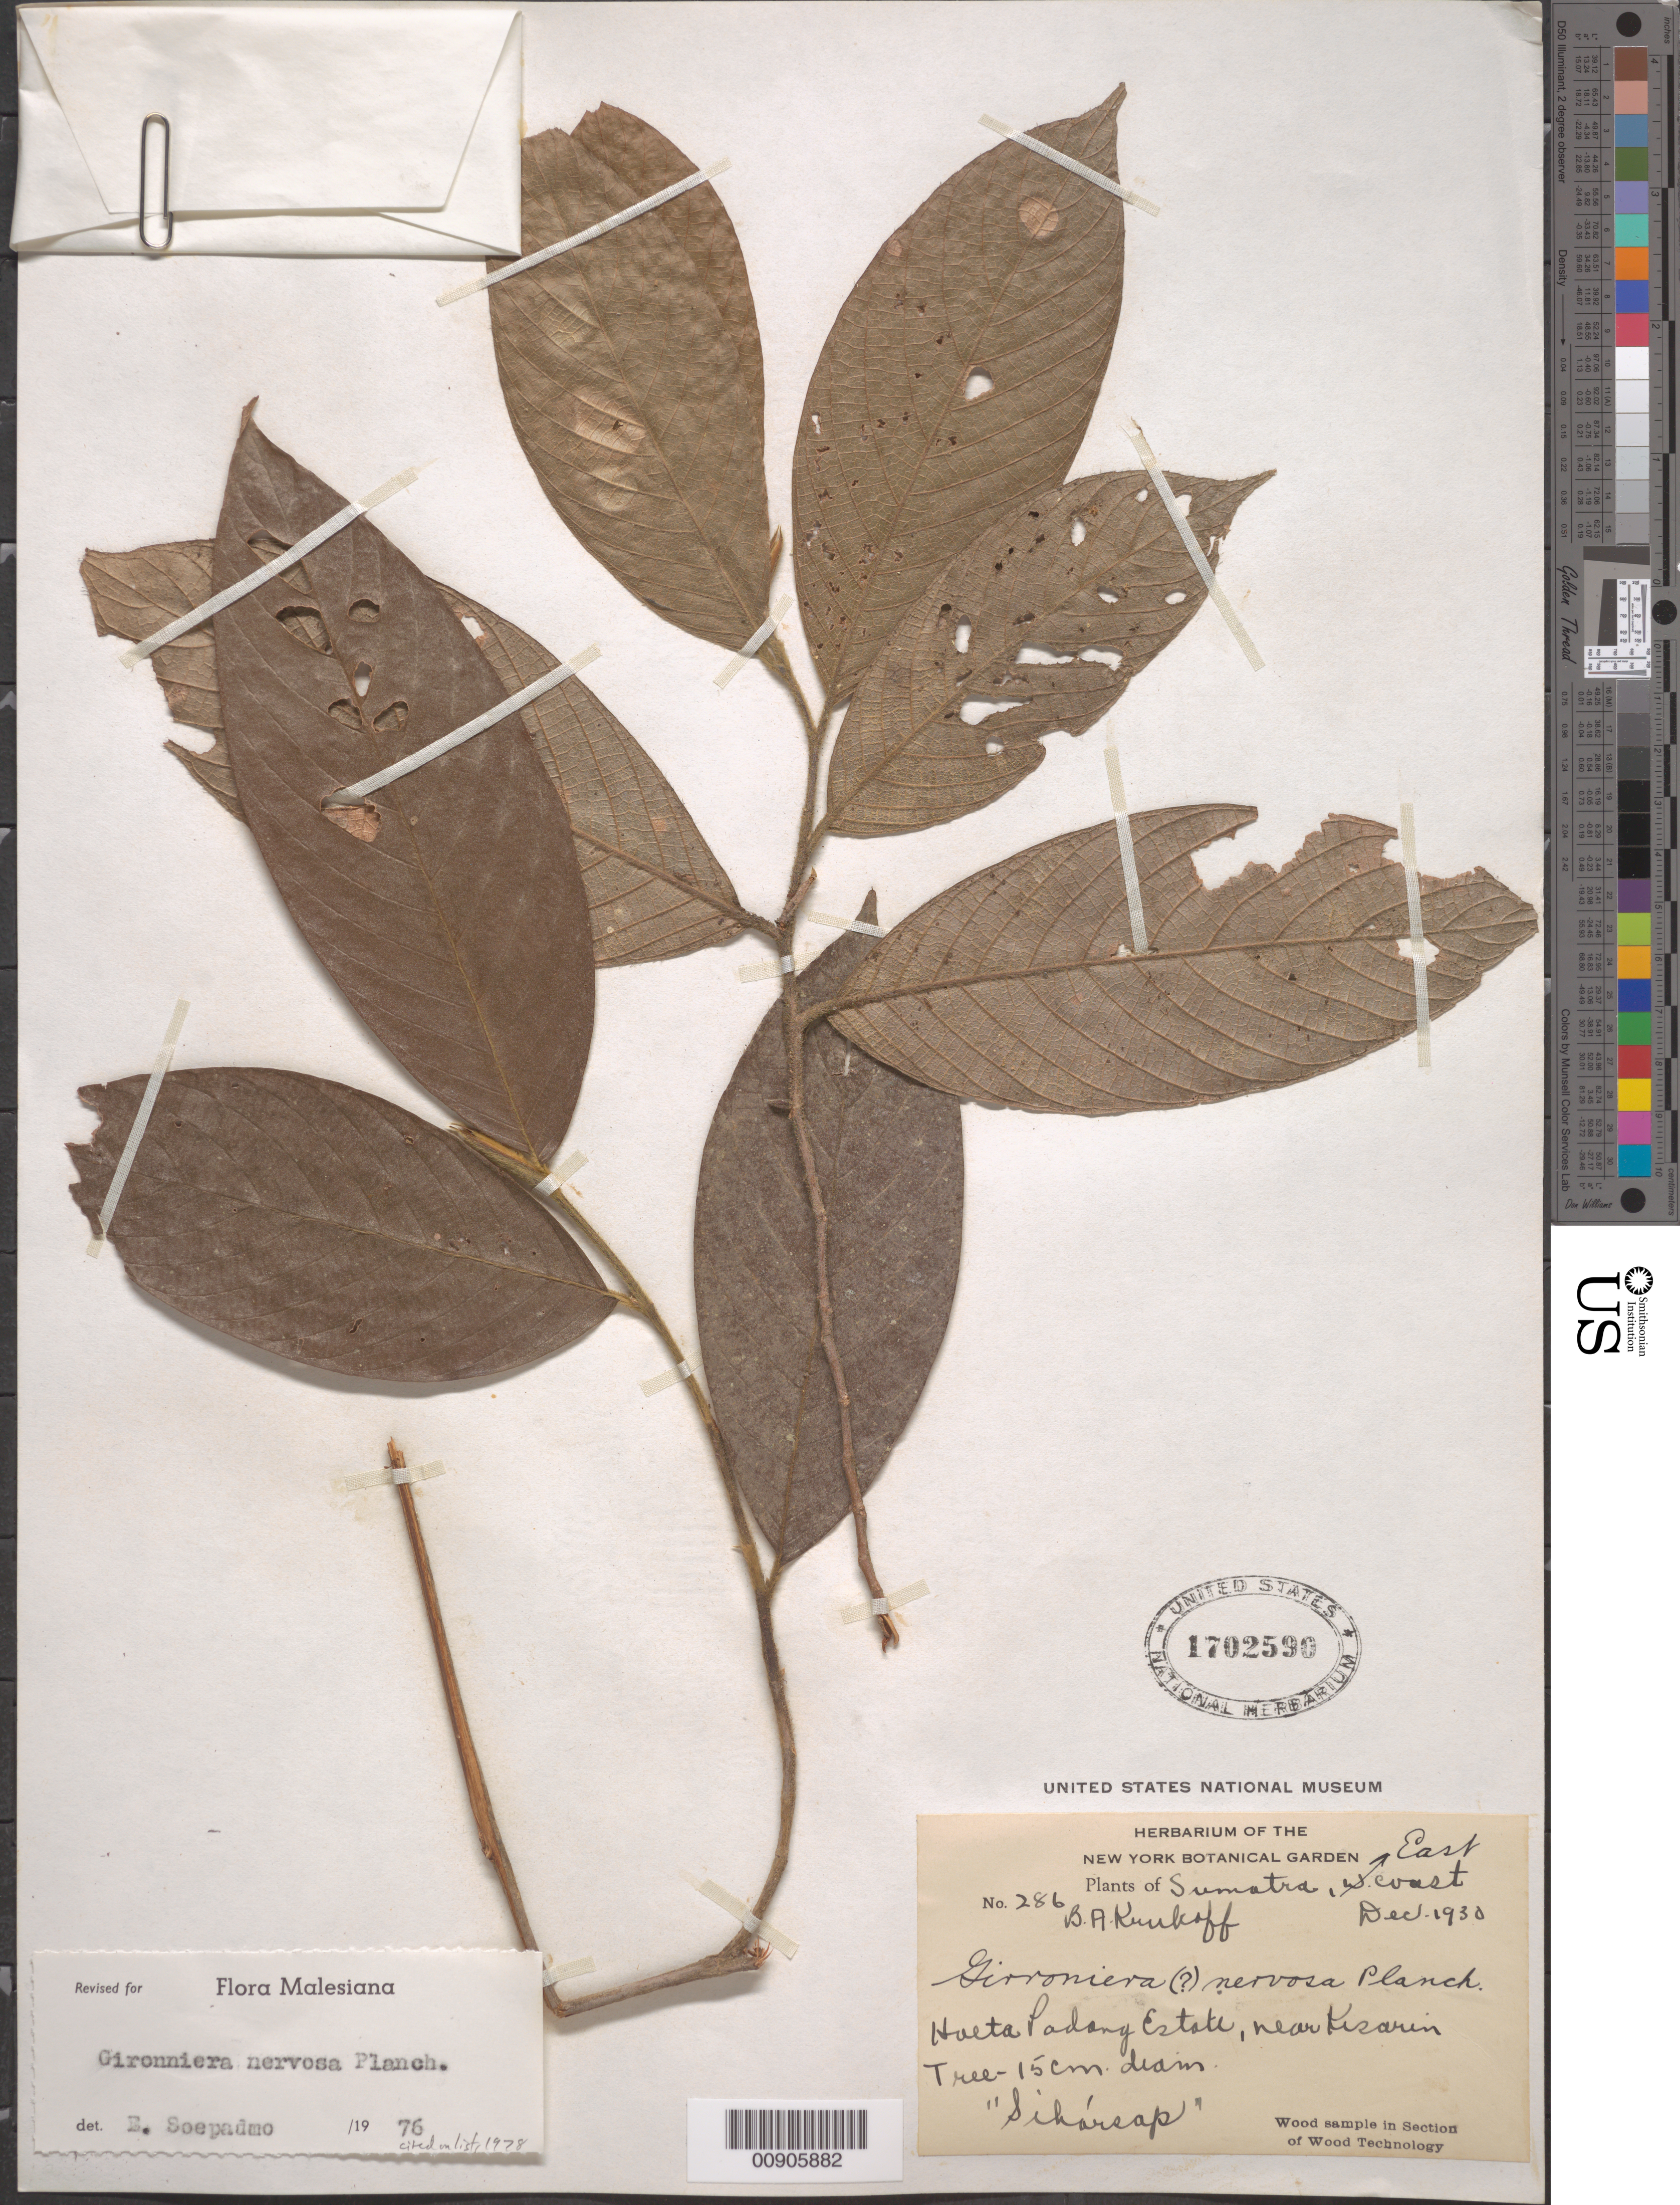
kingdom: Plantae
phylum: Tracheophyta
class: Magnoliopsida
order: Rosales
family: Cannabaceae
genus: Gironniera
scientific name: Gironniera nervosa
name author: Planch.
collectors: B. A. Krukoff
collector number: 286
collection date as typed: Dec 1930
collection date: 1930-12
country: Indonesia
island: Sumatra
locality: Hoeta Padang Estate, near Kisarin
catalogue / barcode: US 1702590